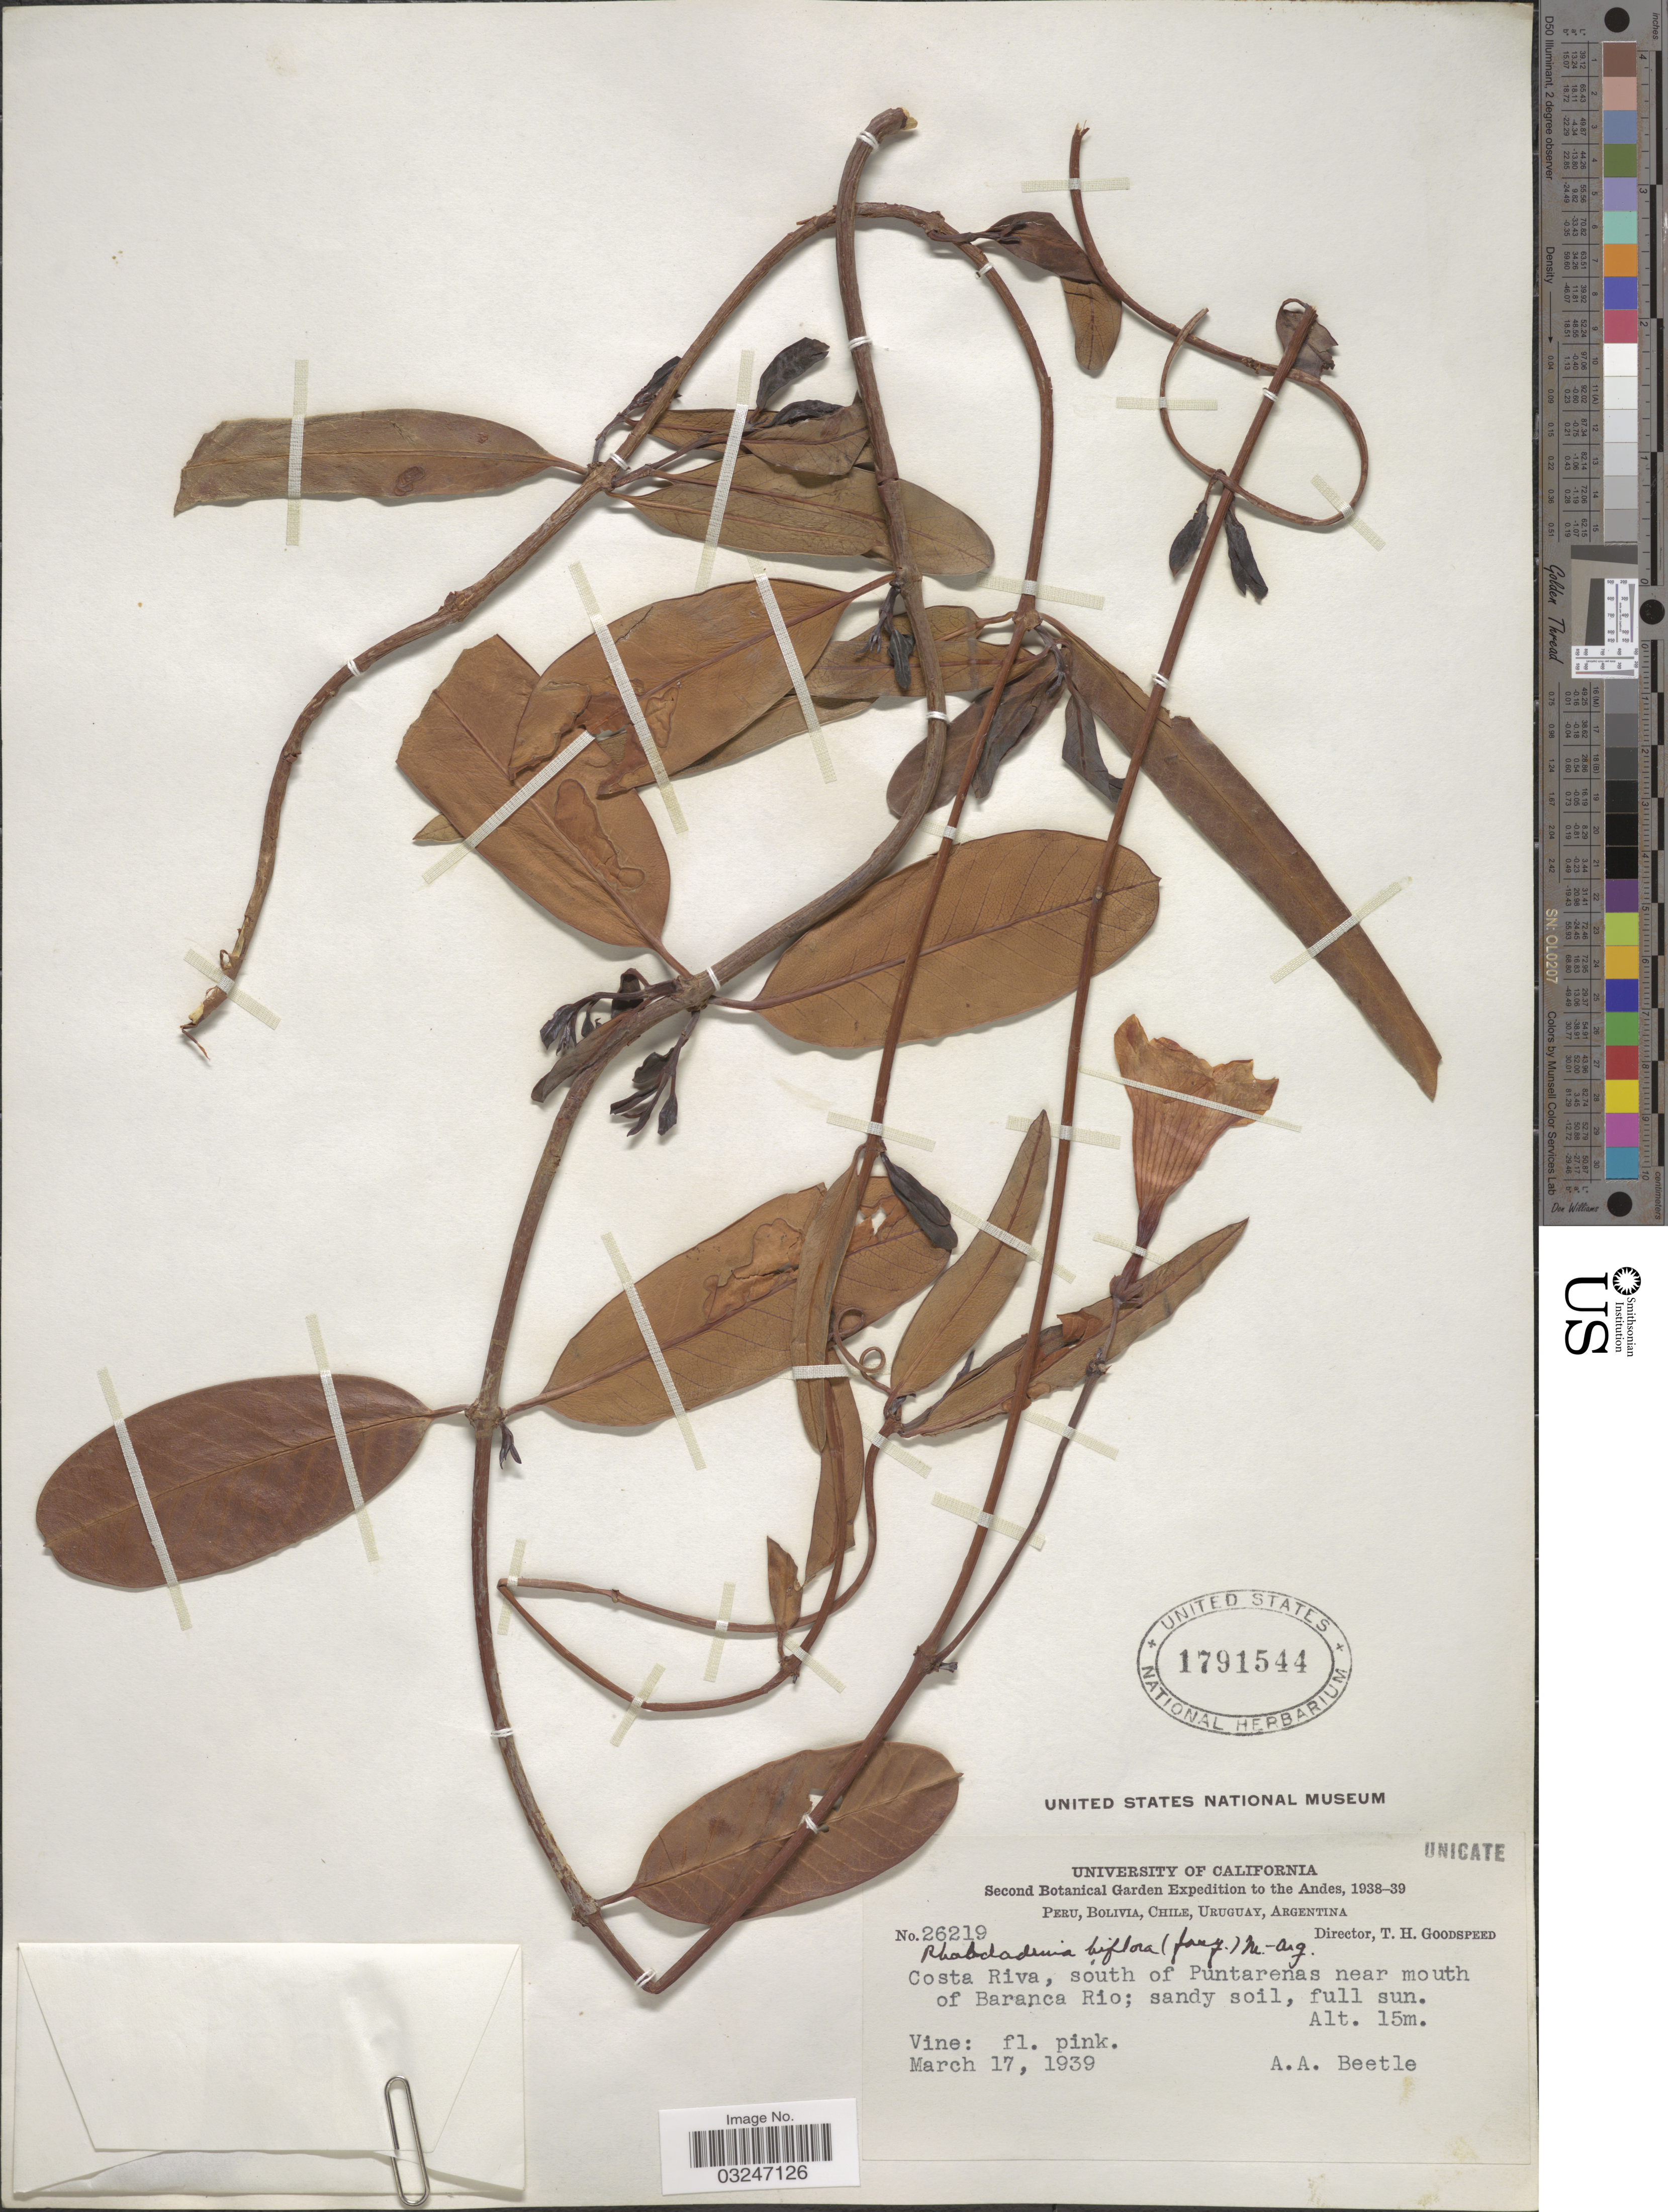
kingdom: Plantae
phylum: Tracheophyta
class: Magnoliopsida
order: Gentianales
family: Apocynaceae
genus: Rhabdadenia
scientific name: Rhabdadenia biflora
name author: (Jacq.) Müll. Arg.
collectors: A. A. Beetle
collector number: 26219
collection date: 1939-03-17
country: Costa Rica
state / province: Puntarenas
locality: Costa Riva, south of Puntarenas near mouth of Baranca Rio.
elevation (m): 15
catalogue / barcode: US 1791544